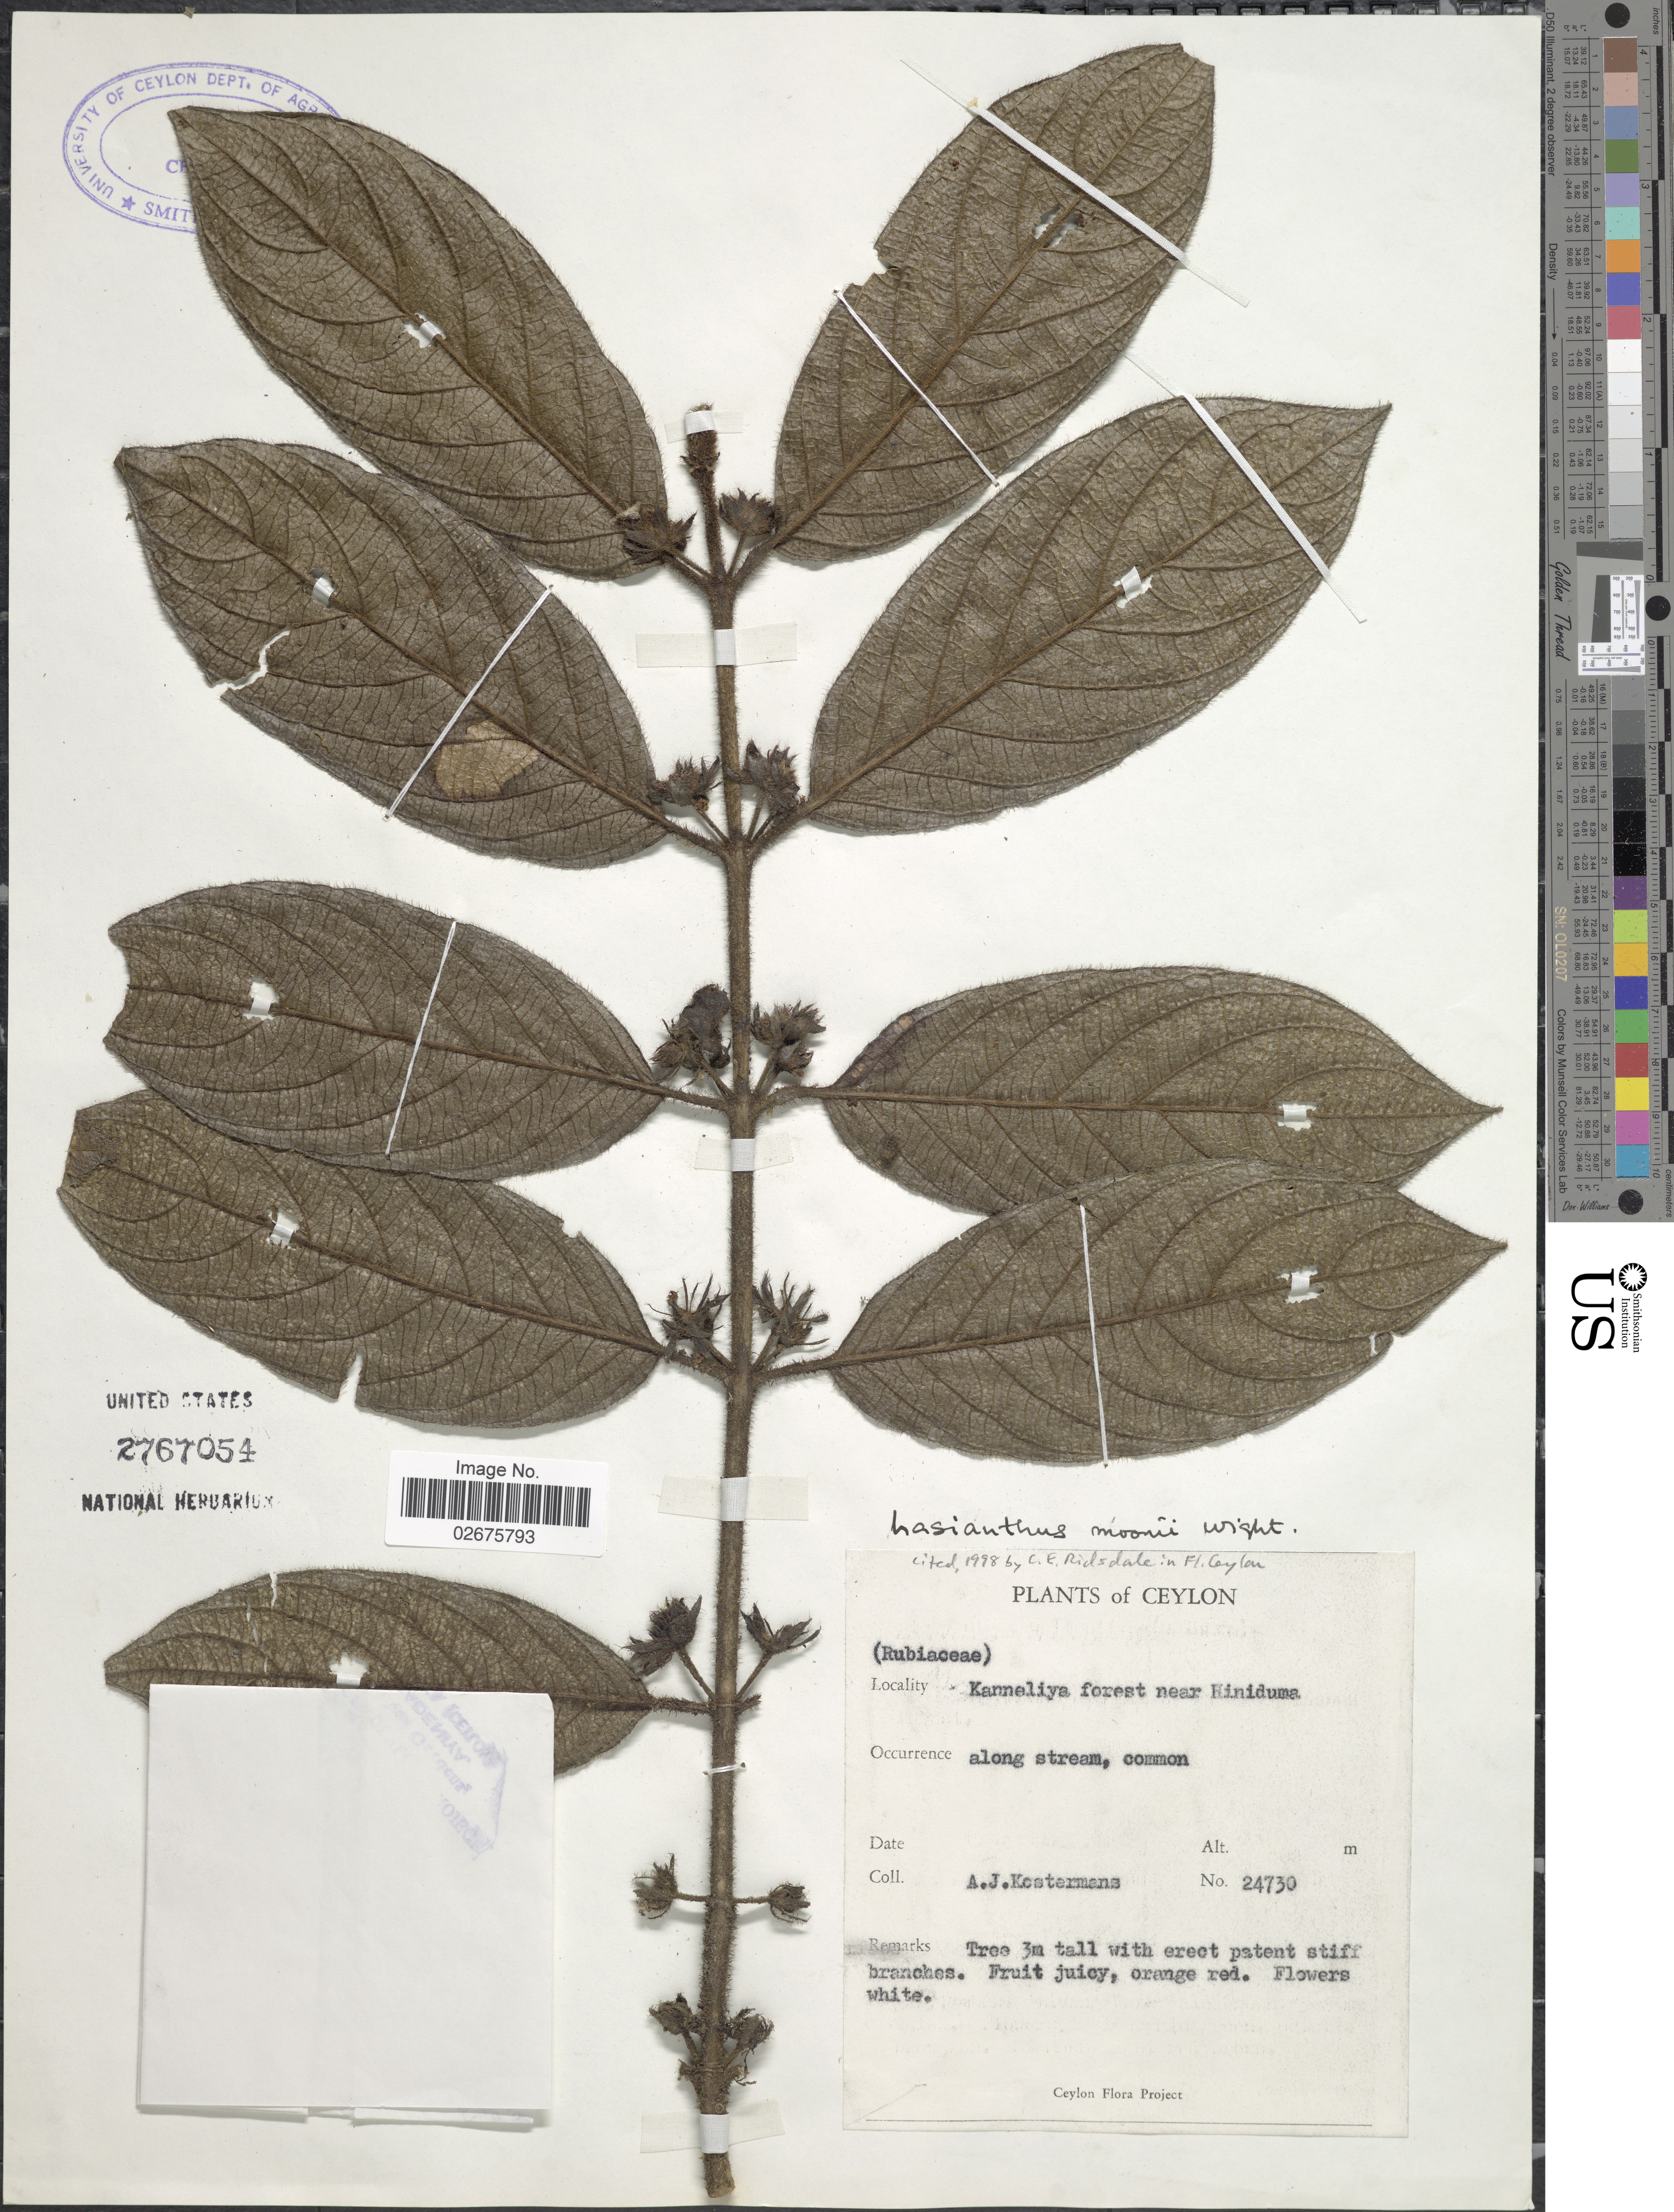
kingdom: Plantae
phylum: Tracheophyta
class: Magnoliopsida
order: Gentianales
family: Rubiaceae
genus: Lasianthus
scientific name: Lasianthus moonii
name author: Wight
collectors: A. J. G. Kostermans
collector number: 24730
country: Sri Lanka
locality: Ceylon, Kanneliya forest near Hiniduma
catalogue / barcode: US 2767054